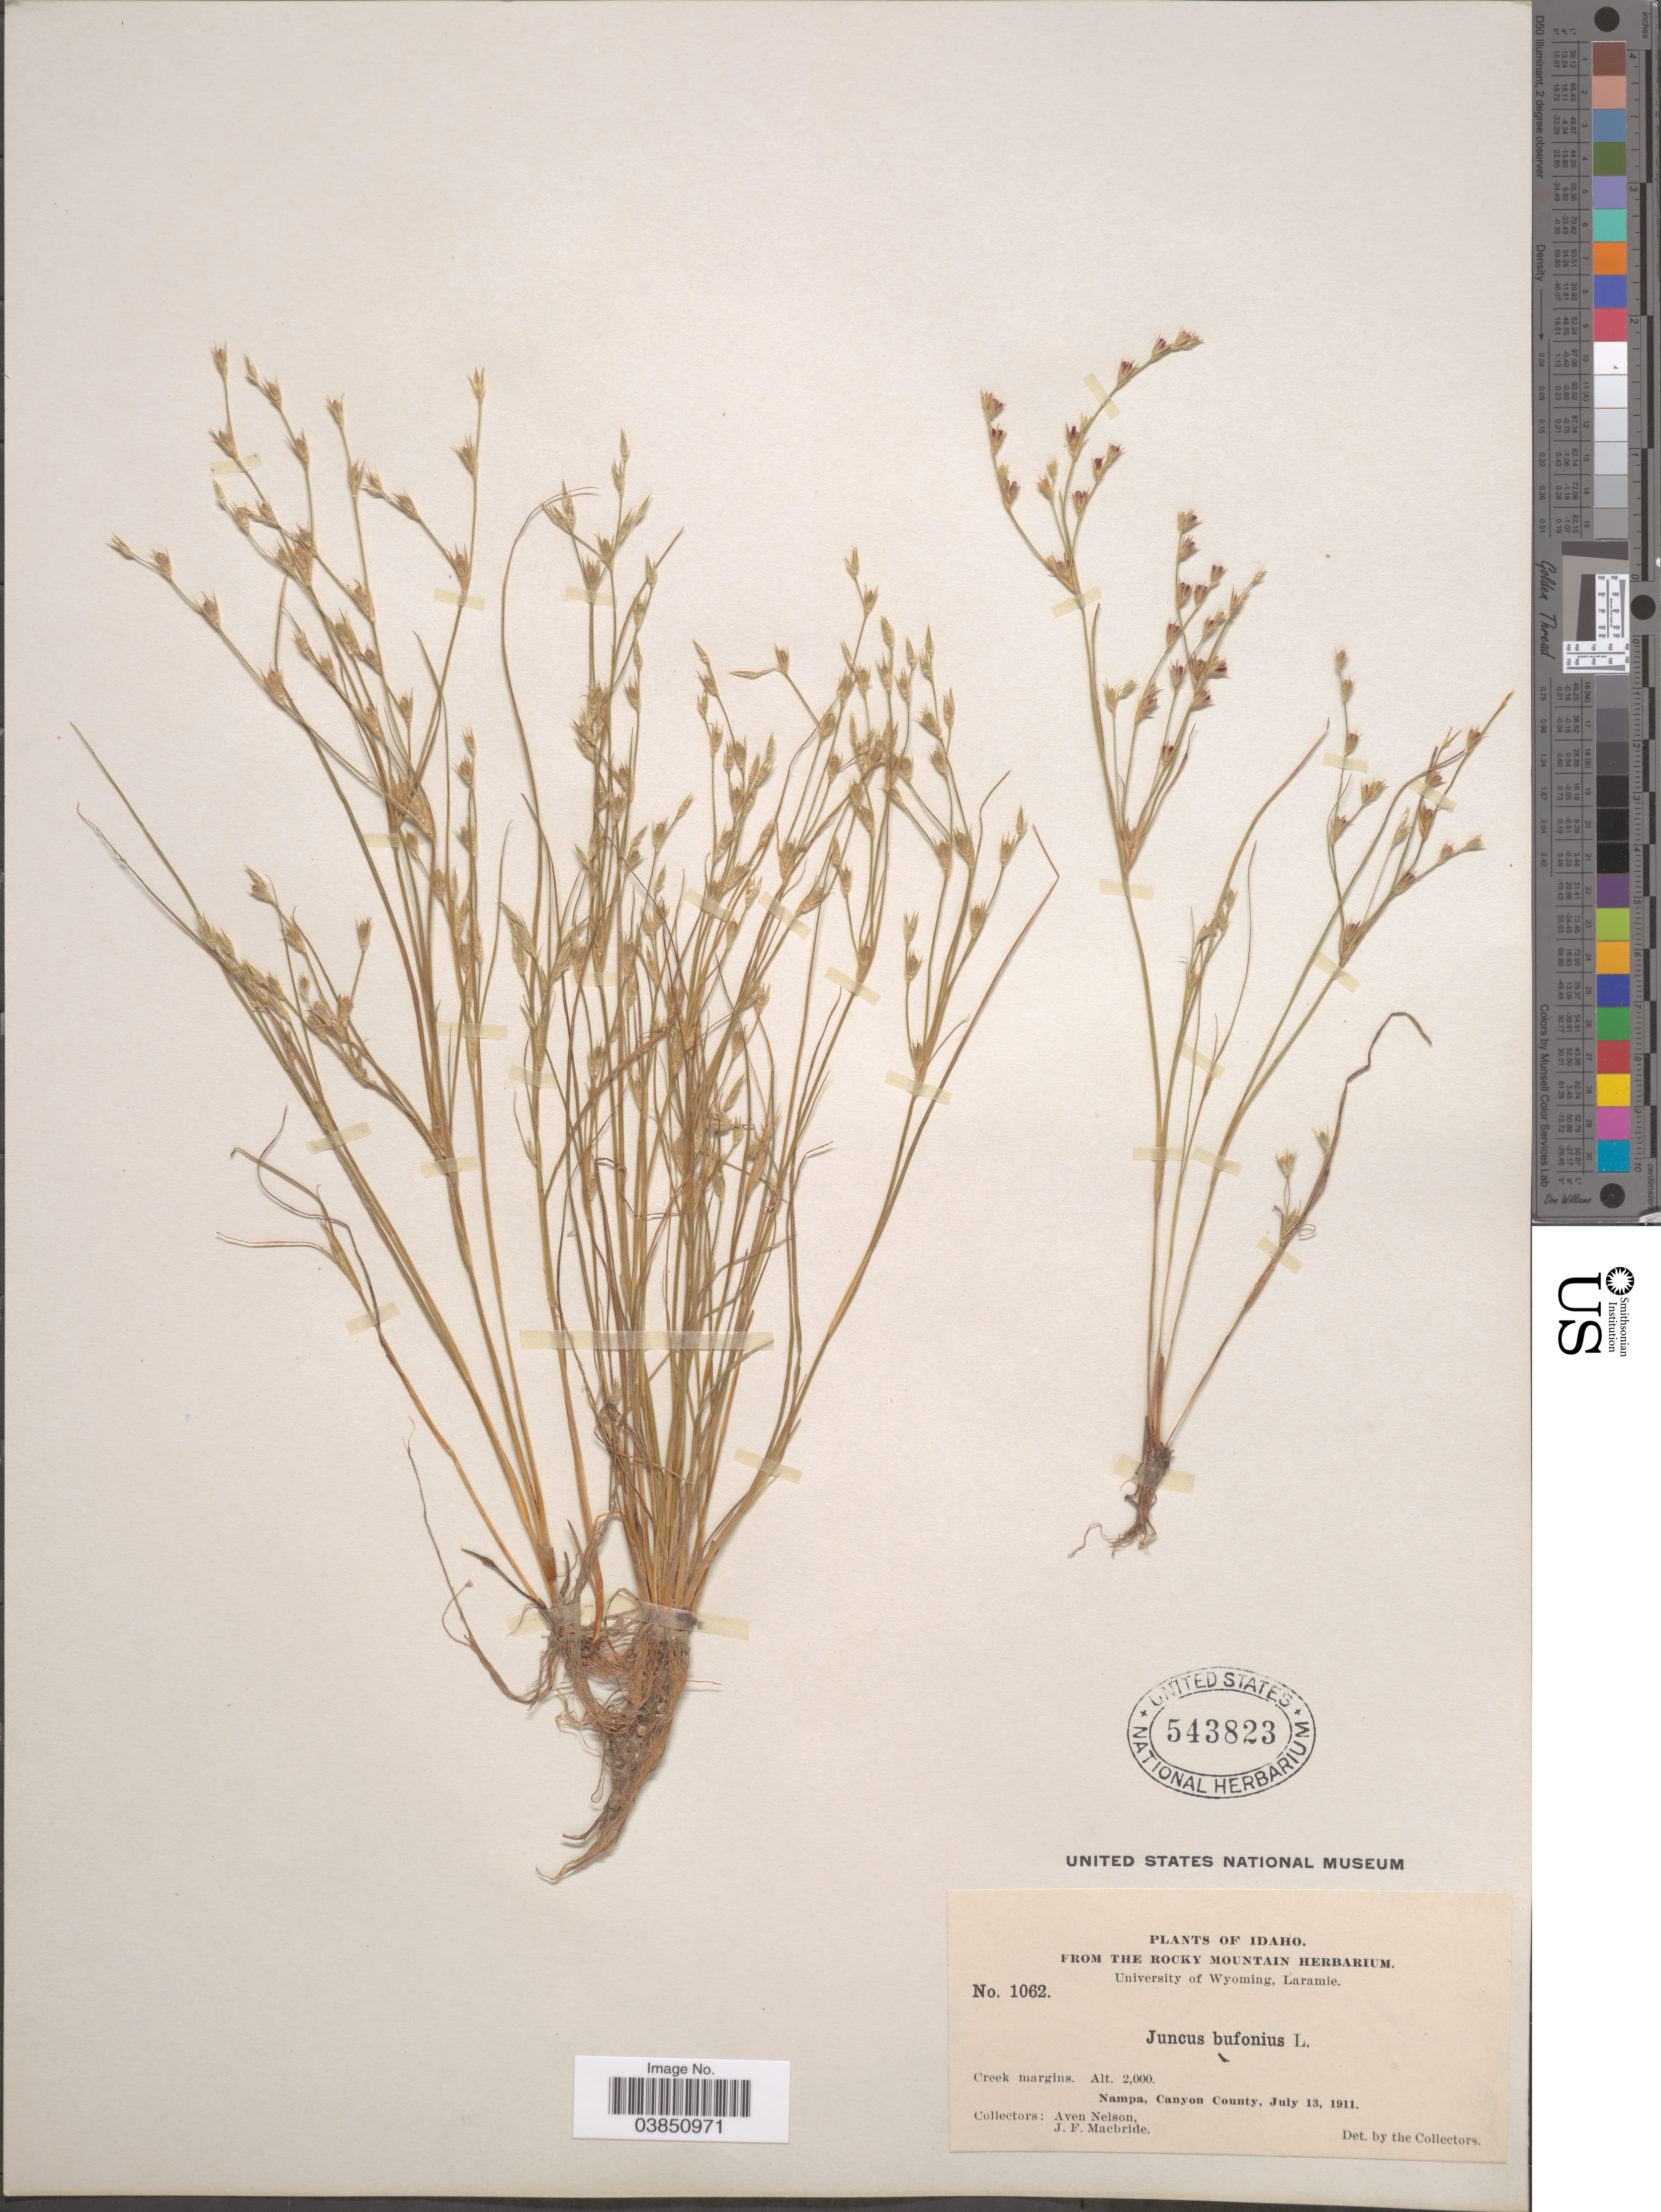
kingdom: Plantae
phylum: Tracheophyta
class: Liliopsida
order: Poales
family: Juncaceae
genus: Juncus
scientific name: Juncus bufonius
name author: L.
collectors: A. Nelson & J. F. Macbride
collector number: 1062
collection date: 1911-07-13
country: United States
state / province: Idaho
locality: Nampa, Canyon County.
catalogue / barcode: US 543823